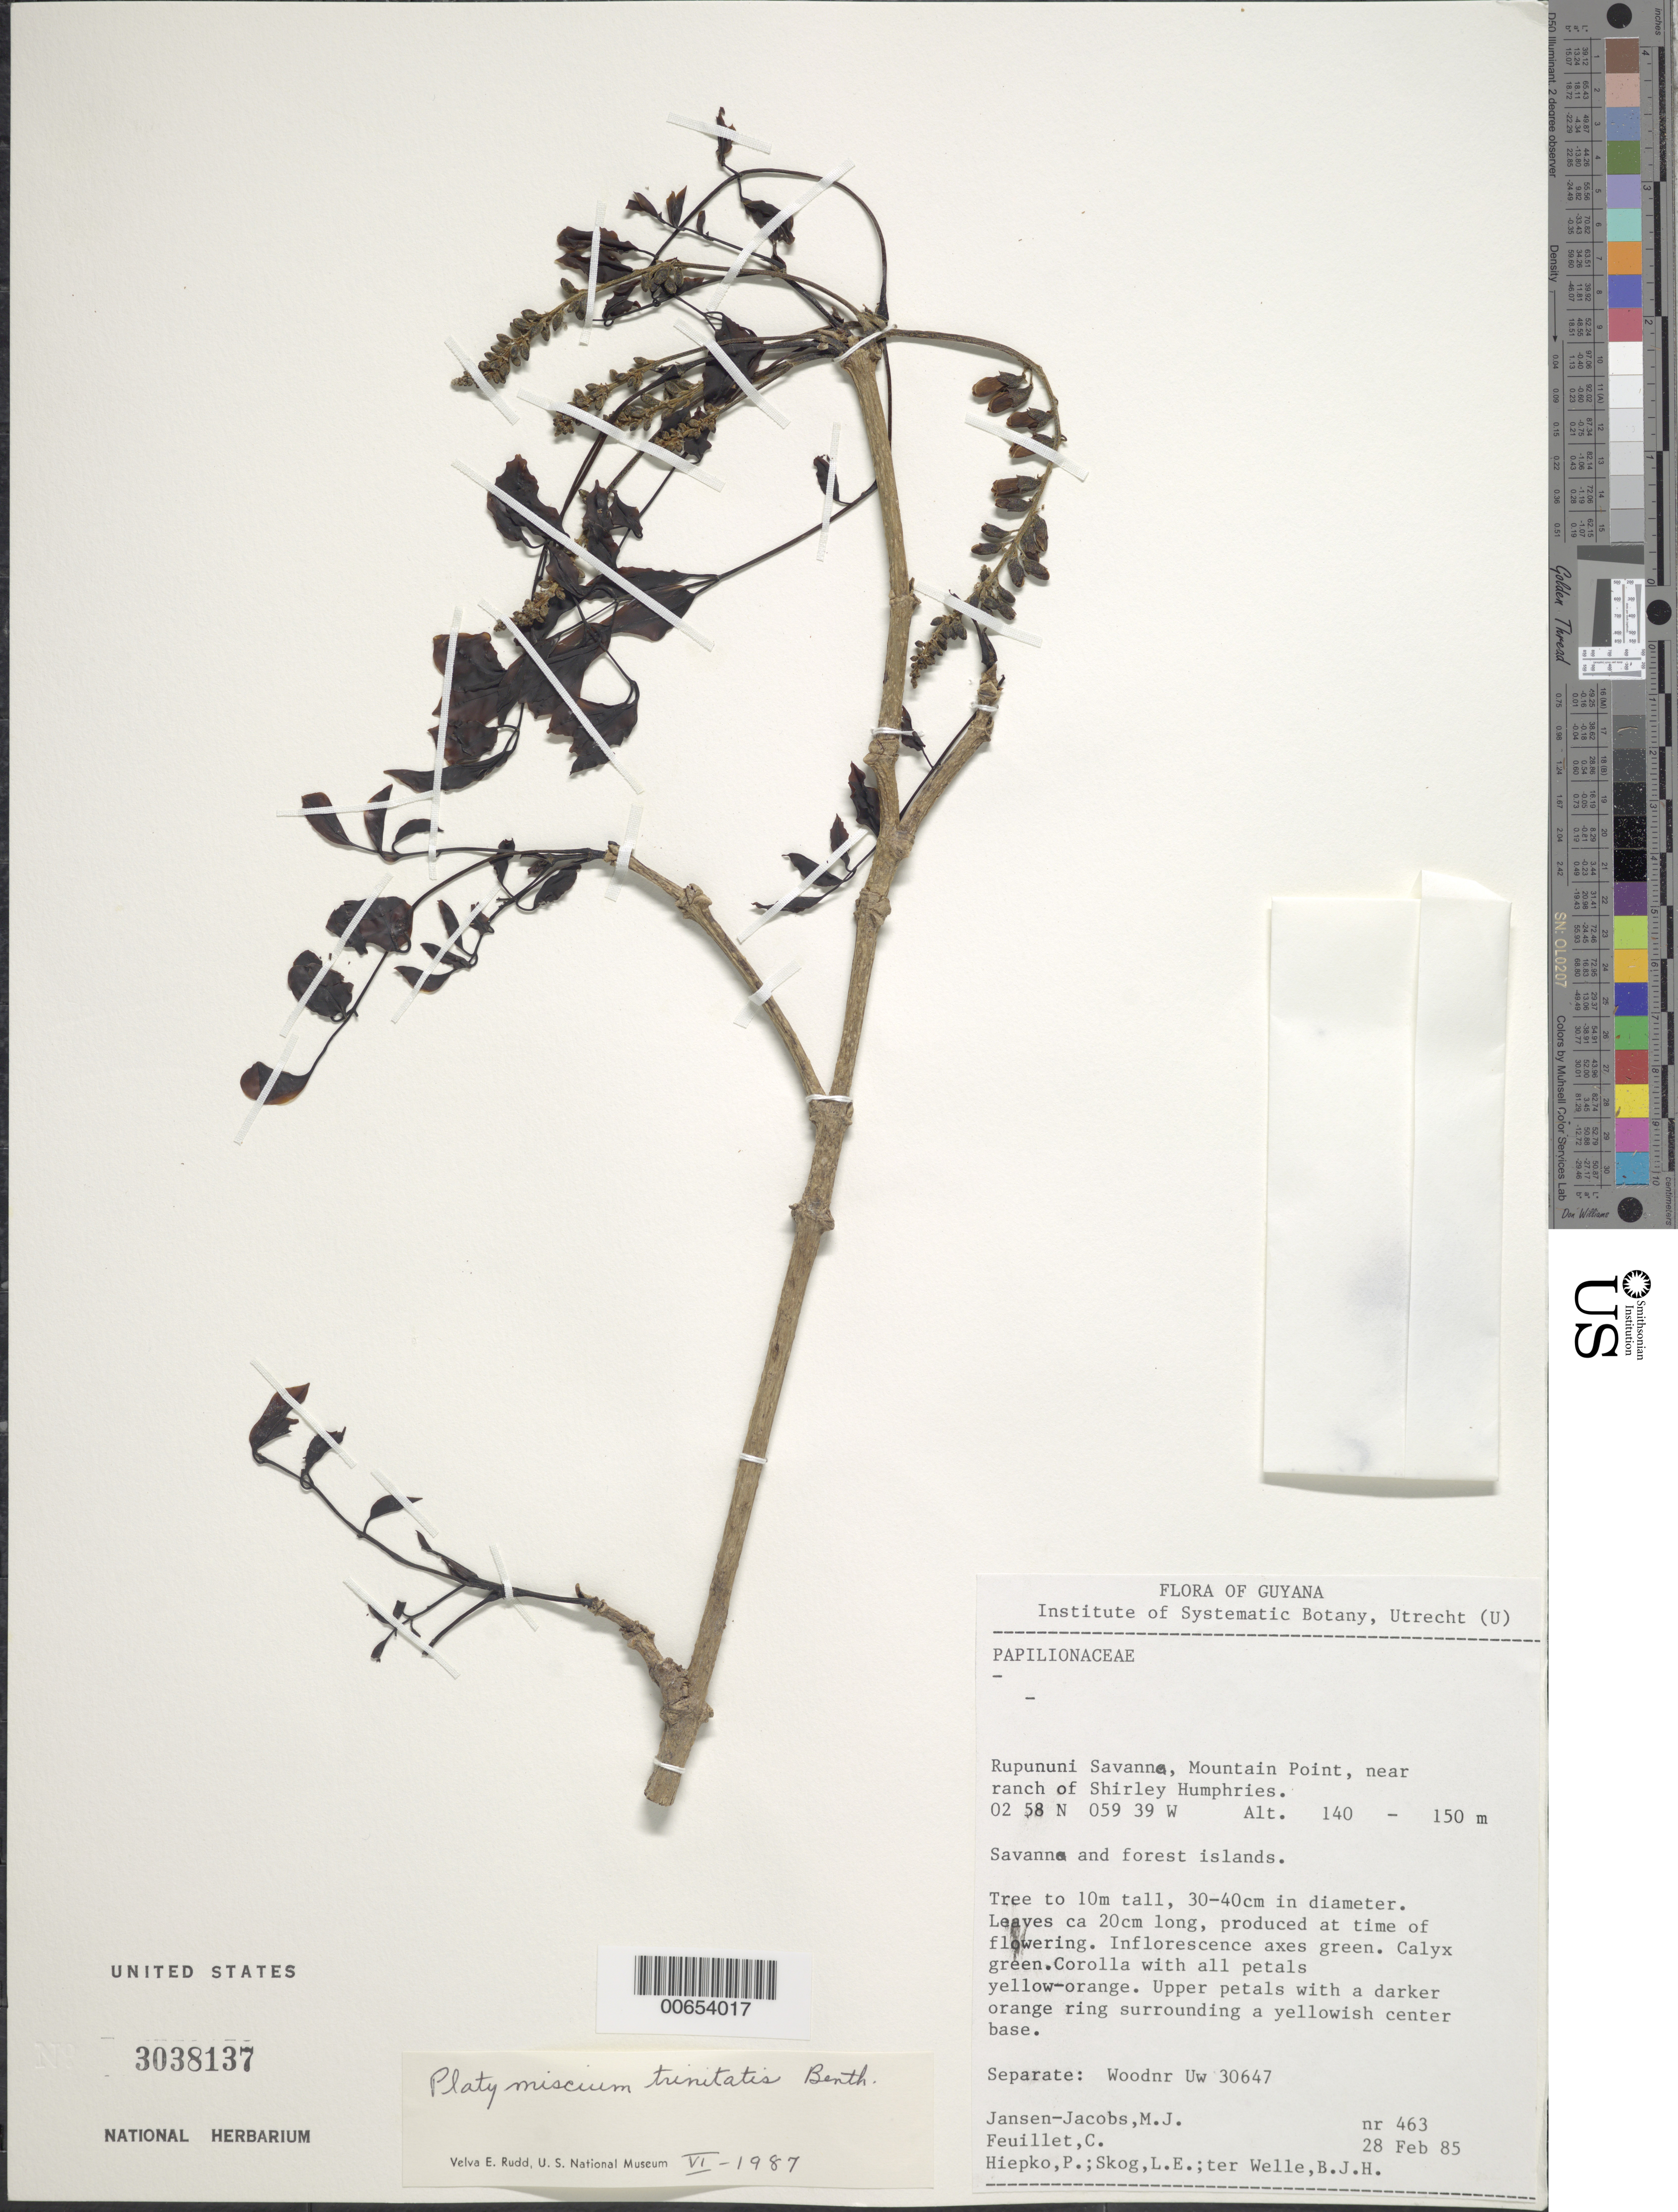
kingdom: Plantae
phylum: Tracheophyta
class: Magnoliopsida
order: Fabales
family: Fabaceae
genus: Platymiscium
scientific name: Platymiscium trinitatis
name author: Benth.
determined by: Rudd, V. E.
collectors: M. J. Jansen-Jacobs, C. Feuillet, P. H. Hiepko, L. E. Skog & B. Welle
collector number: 463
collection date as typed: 28-Feb-85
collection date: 1985-02-28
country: Guyana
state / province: U. Takutu-U. Essequibo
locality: Rupununi Savanna, Mountain Point, near ranch of Shirley Humphries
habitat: Savanna and forest islands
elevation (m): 140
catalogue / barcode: US 3038137